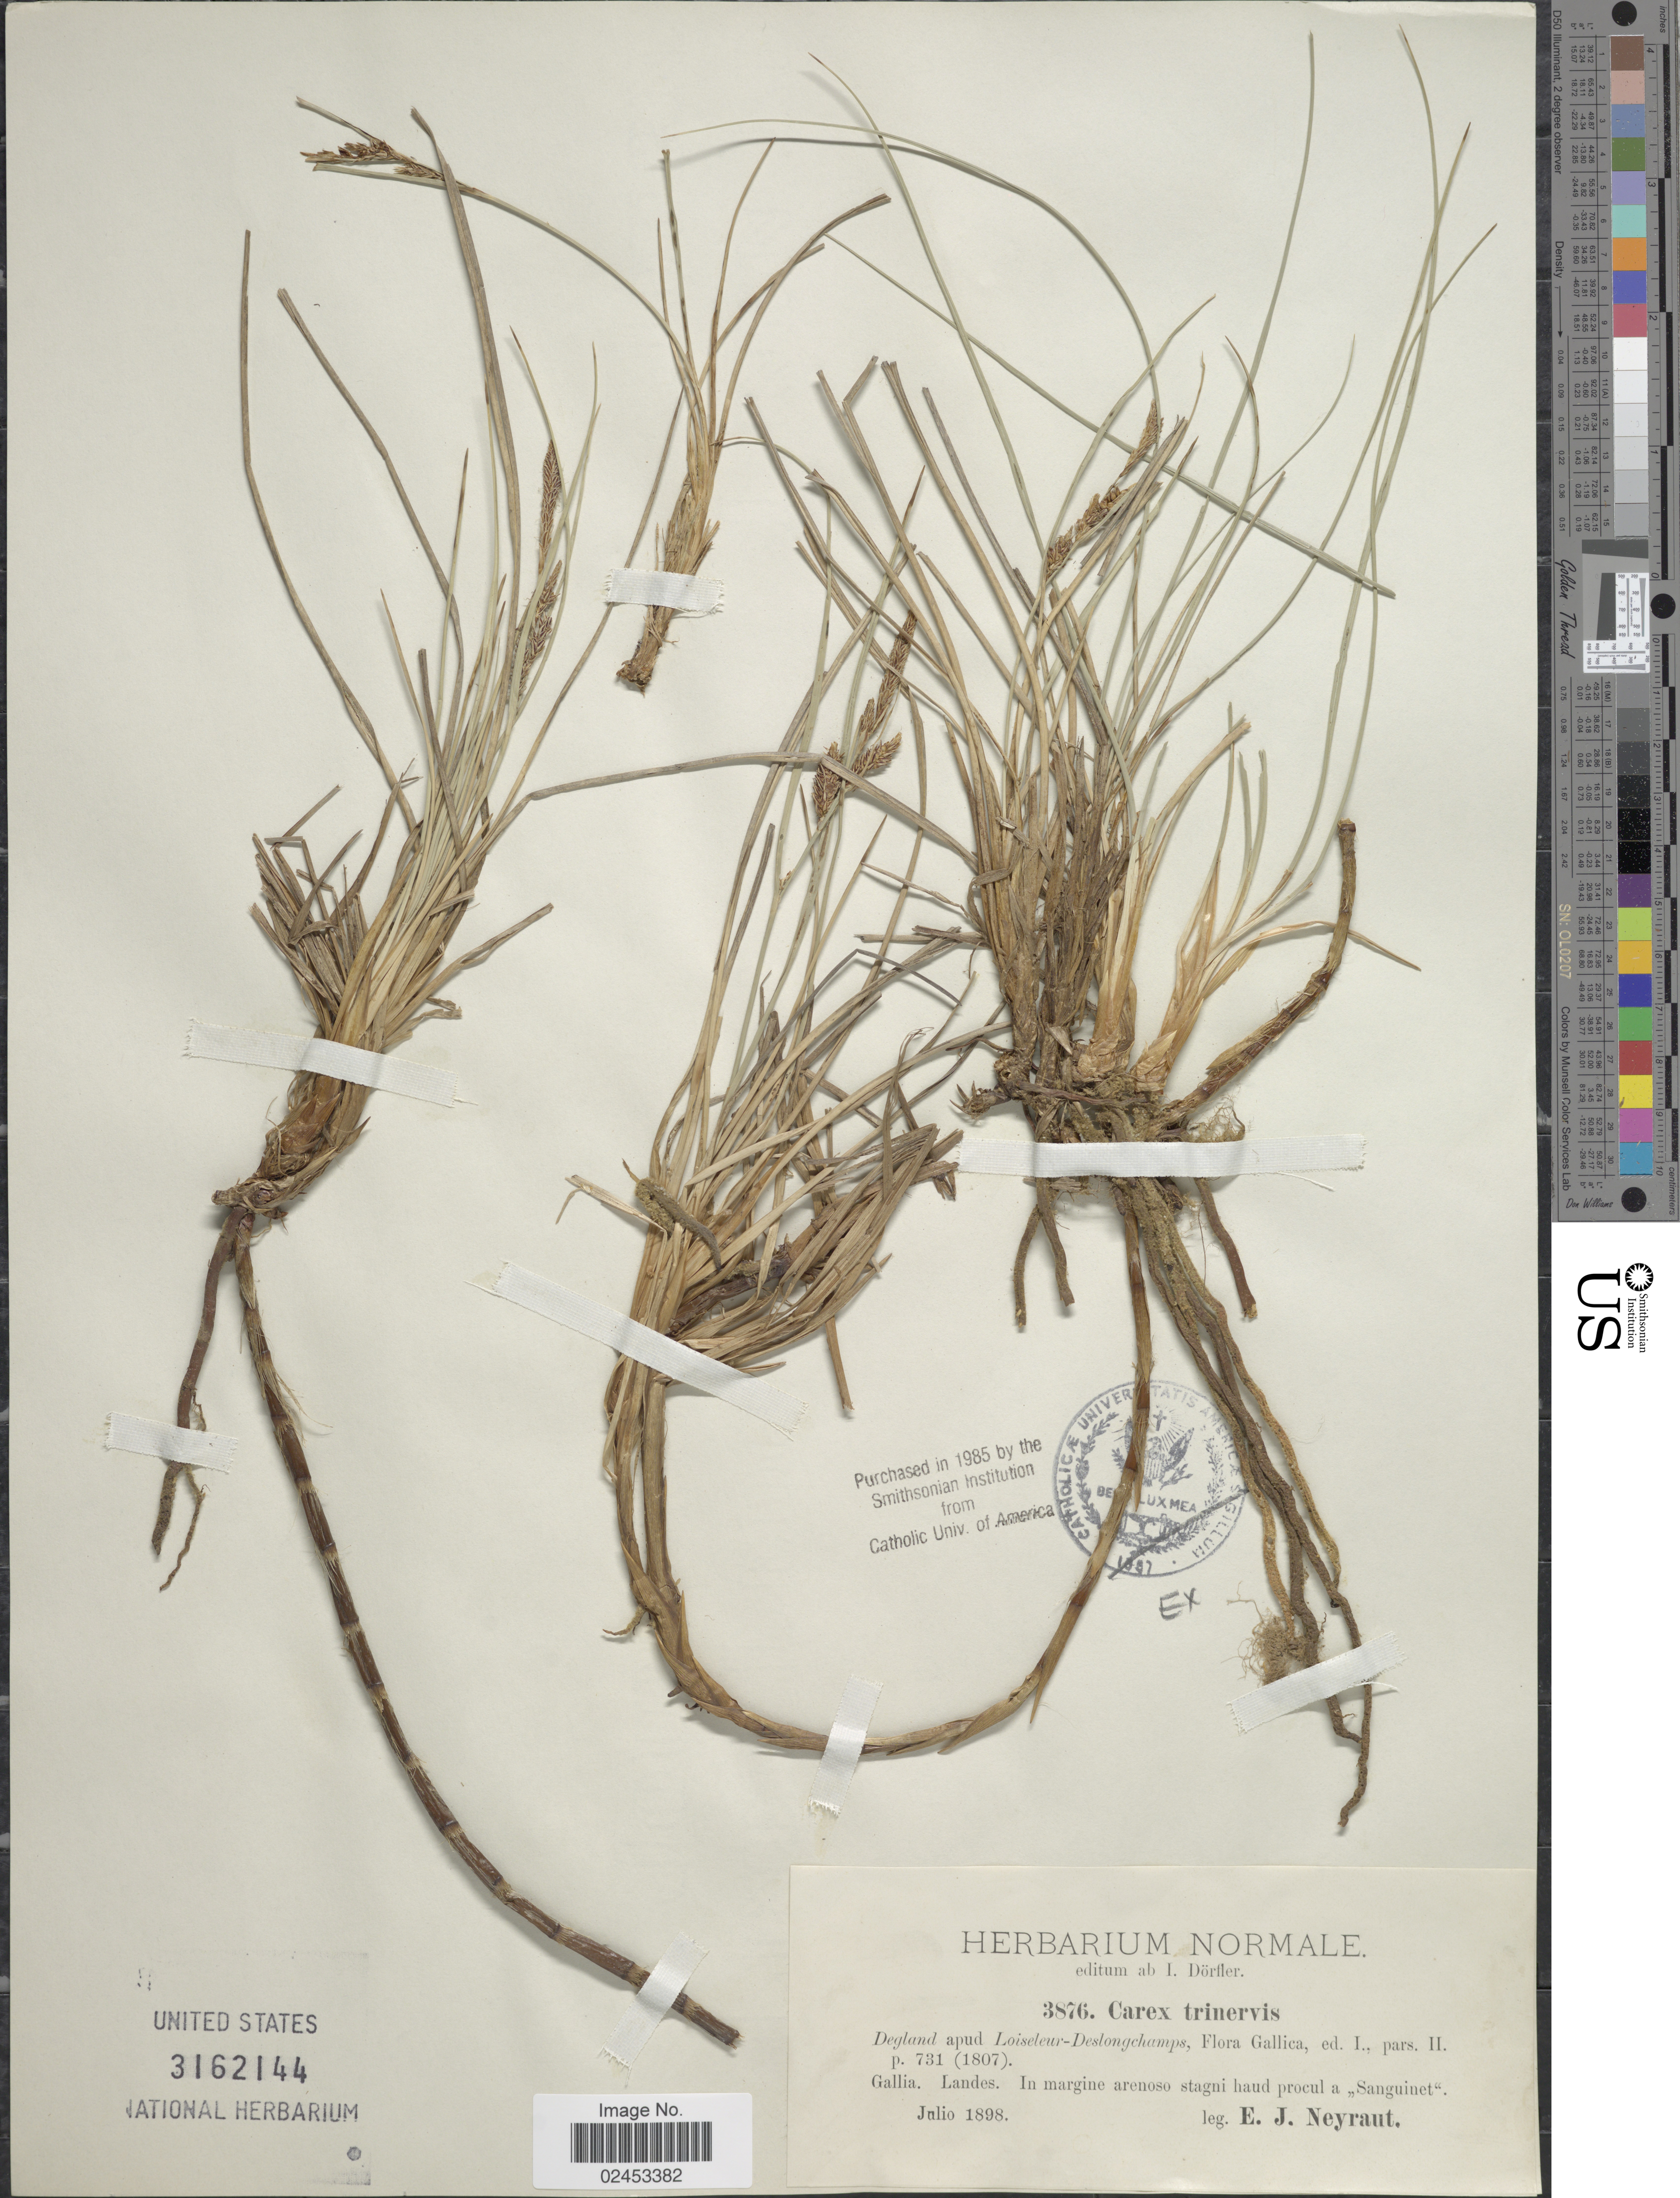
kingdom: Plantae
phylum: Tracheophyta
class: Liliopsida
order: Poales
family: Cyperaceae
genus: Carex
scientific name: Carex trinervis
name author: Degl.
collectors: E. Neyraut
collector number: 3876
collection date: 1898-07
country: France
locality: Gallia. Landes. In margine arenoso stagni haud procul a Sanguinet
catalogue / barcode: US 3162144